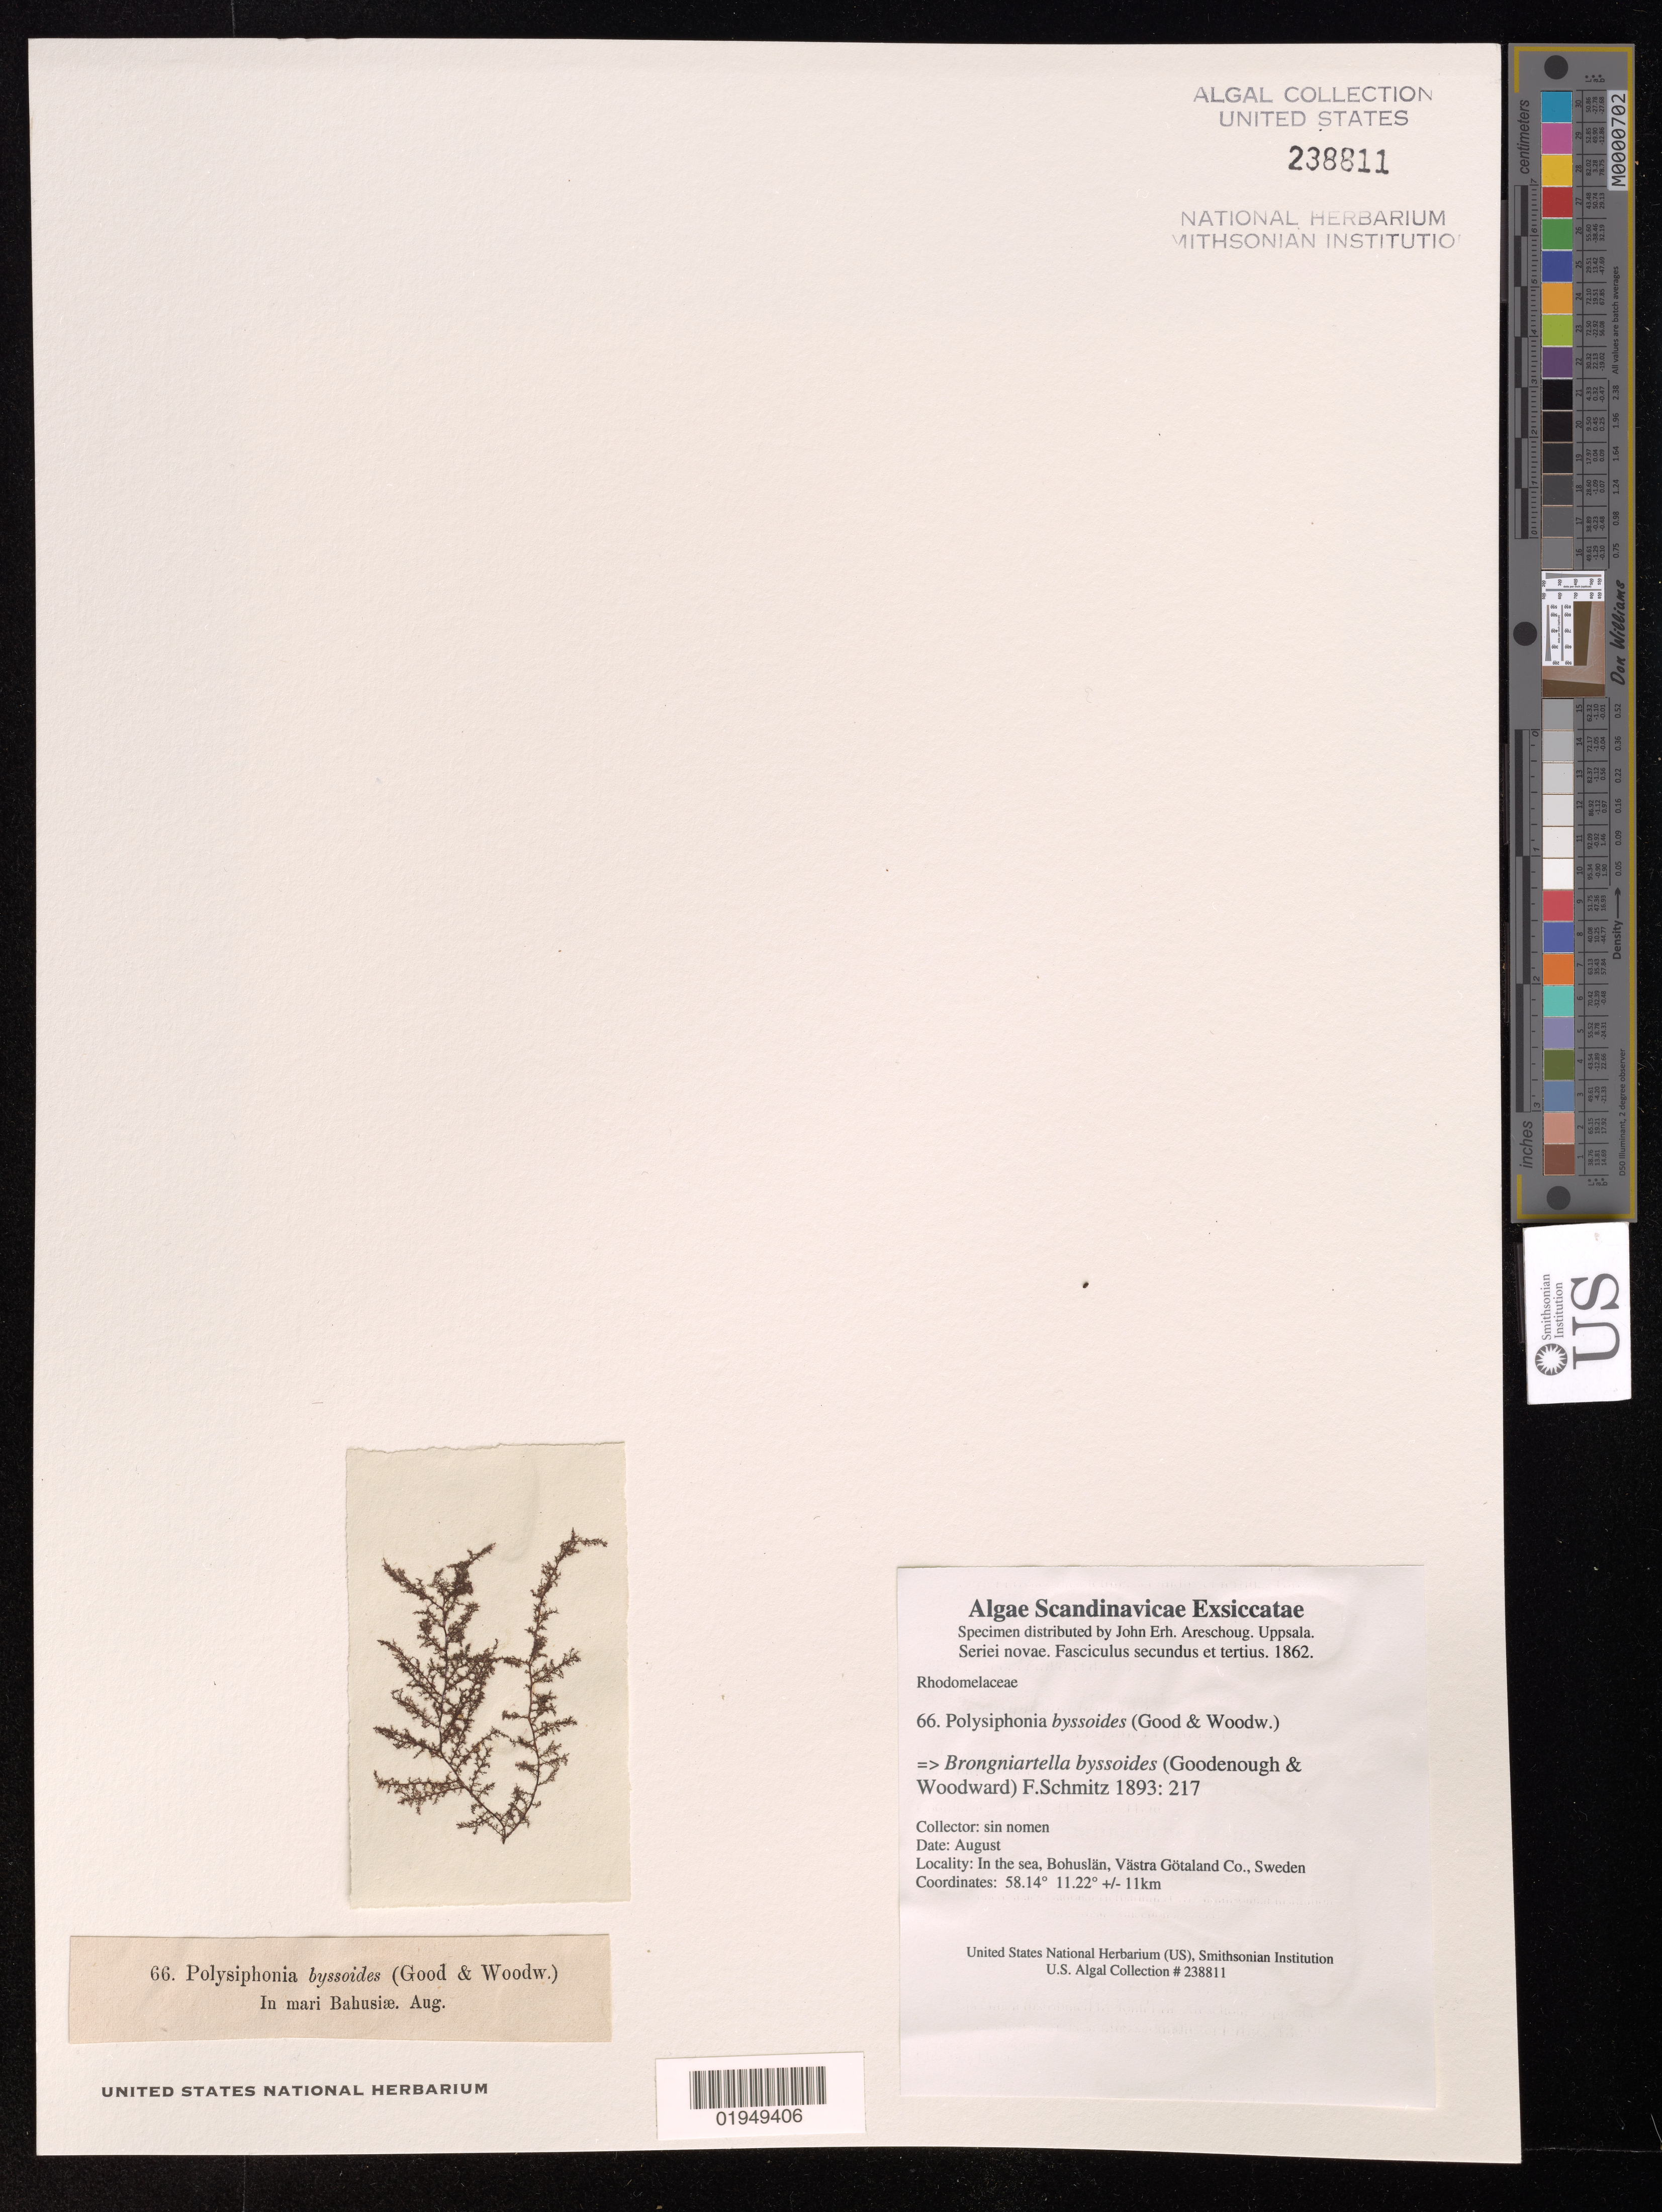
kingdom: Plantae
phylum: Rhodophyta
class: Florideophyceae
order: Ceramiales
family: Rhodomelaceae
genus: Brongniartella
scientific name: Brongniartella byssoides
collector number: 66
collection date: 1862-08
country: Sweden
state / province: Västra Götaland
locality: In the sea, Bohuslan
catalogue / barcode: US 238811